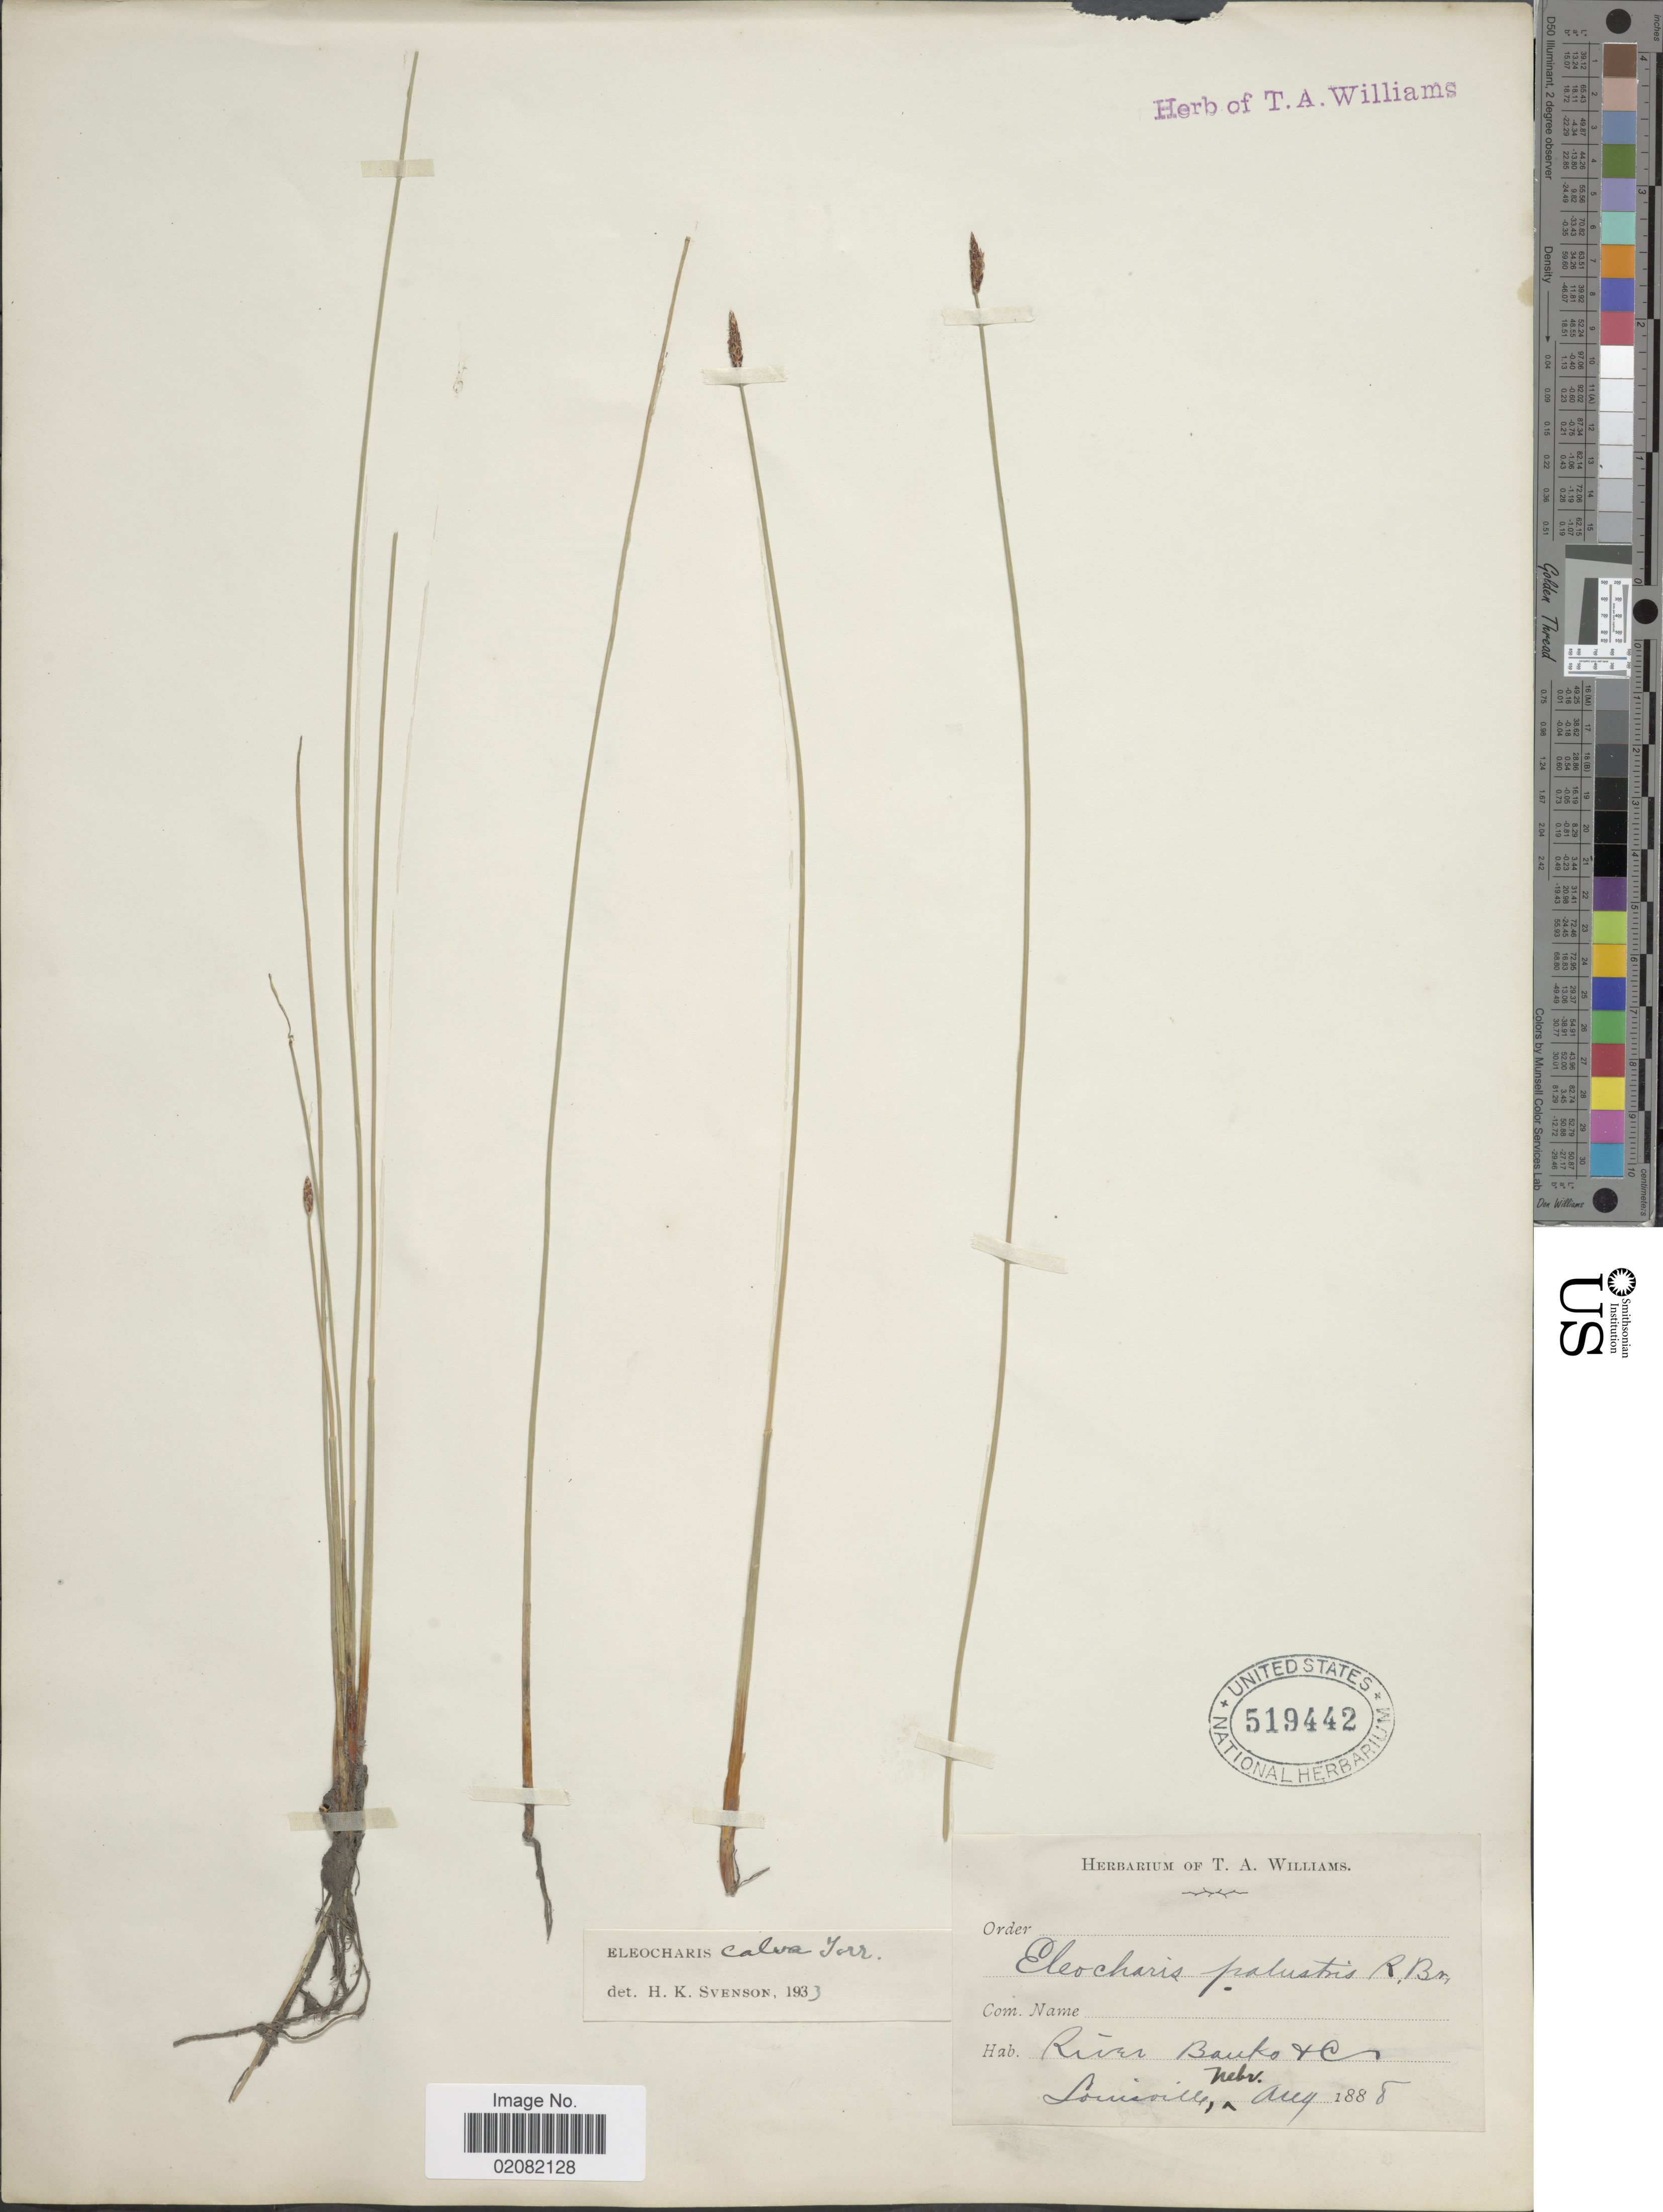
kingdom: Plantae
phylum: Tracheophyta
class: Liliopsida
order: Poales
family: Cyperaceae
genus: Eleocharis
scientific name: Eleocharis erythropoda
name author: Steud.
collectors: ex herb. Thos. A. Williams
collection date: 1888-08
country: United States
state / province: Nebraska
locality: River Banks + Louisville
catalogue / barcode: US 519442